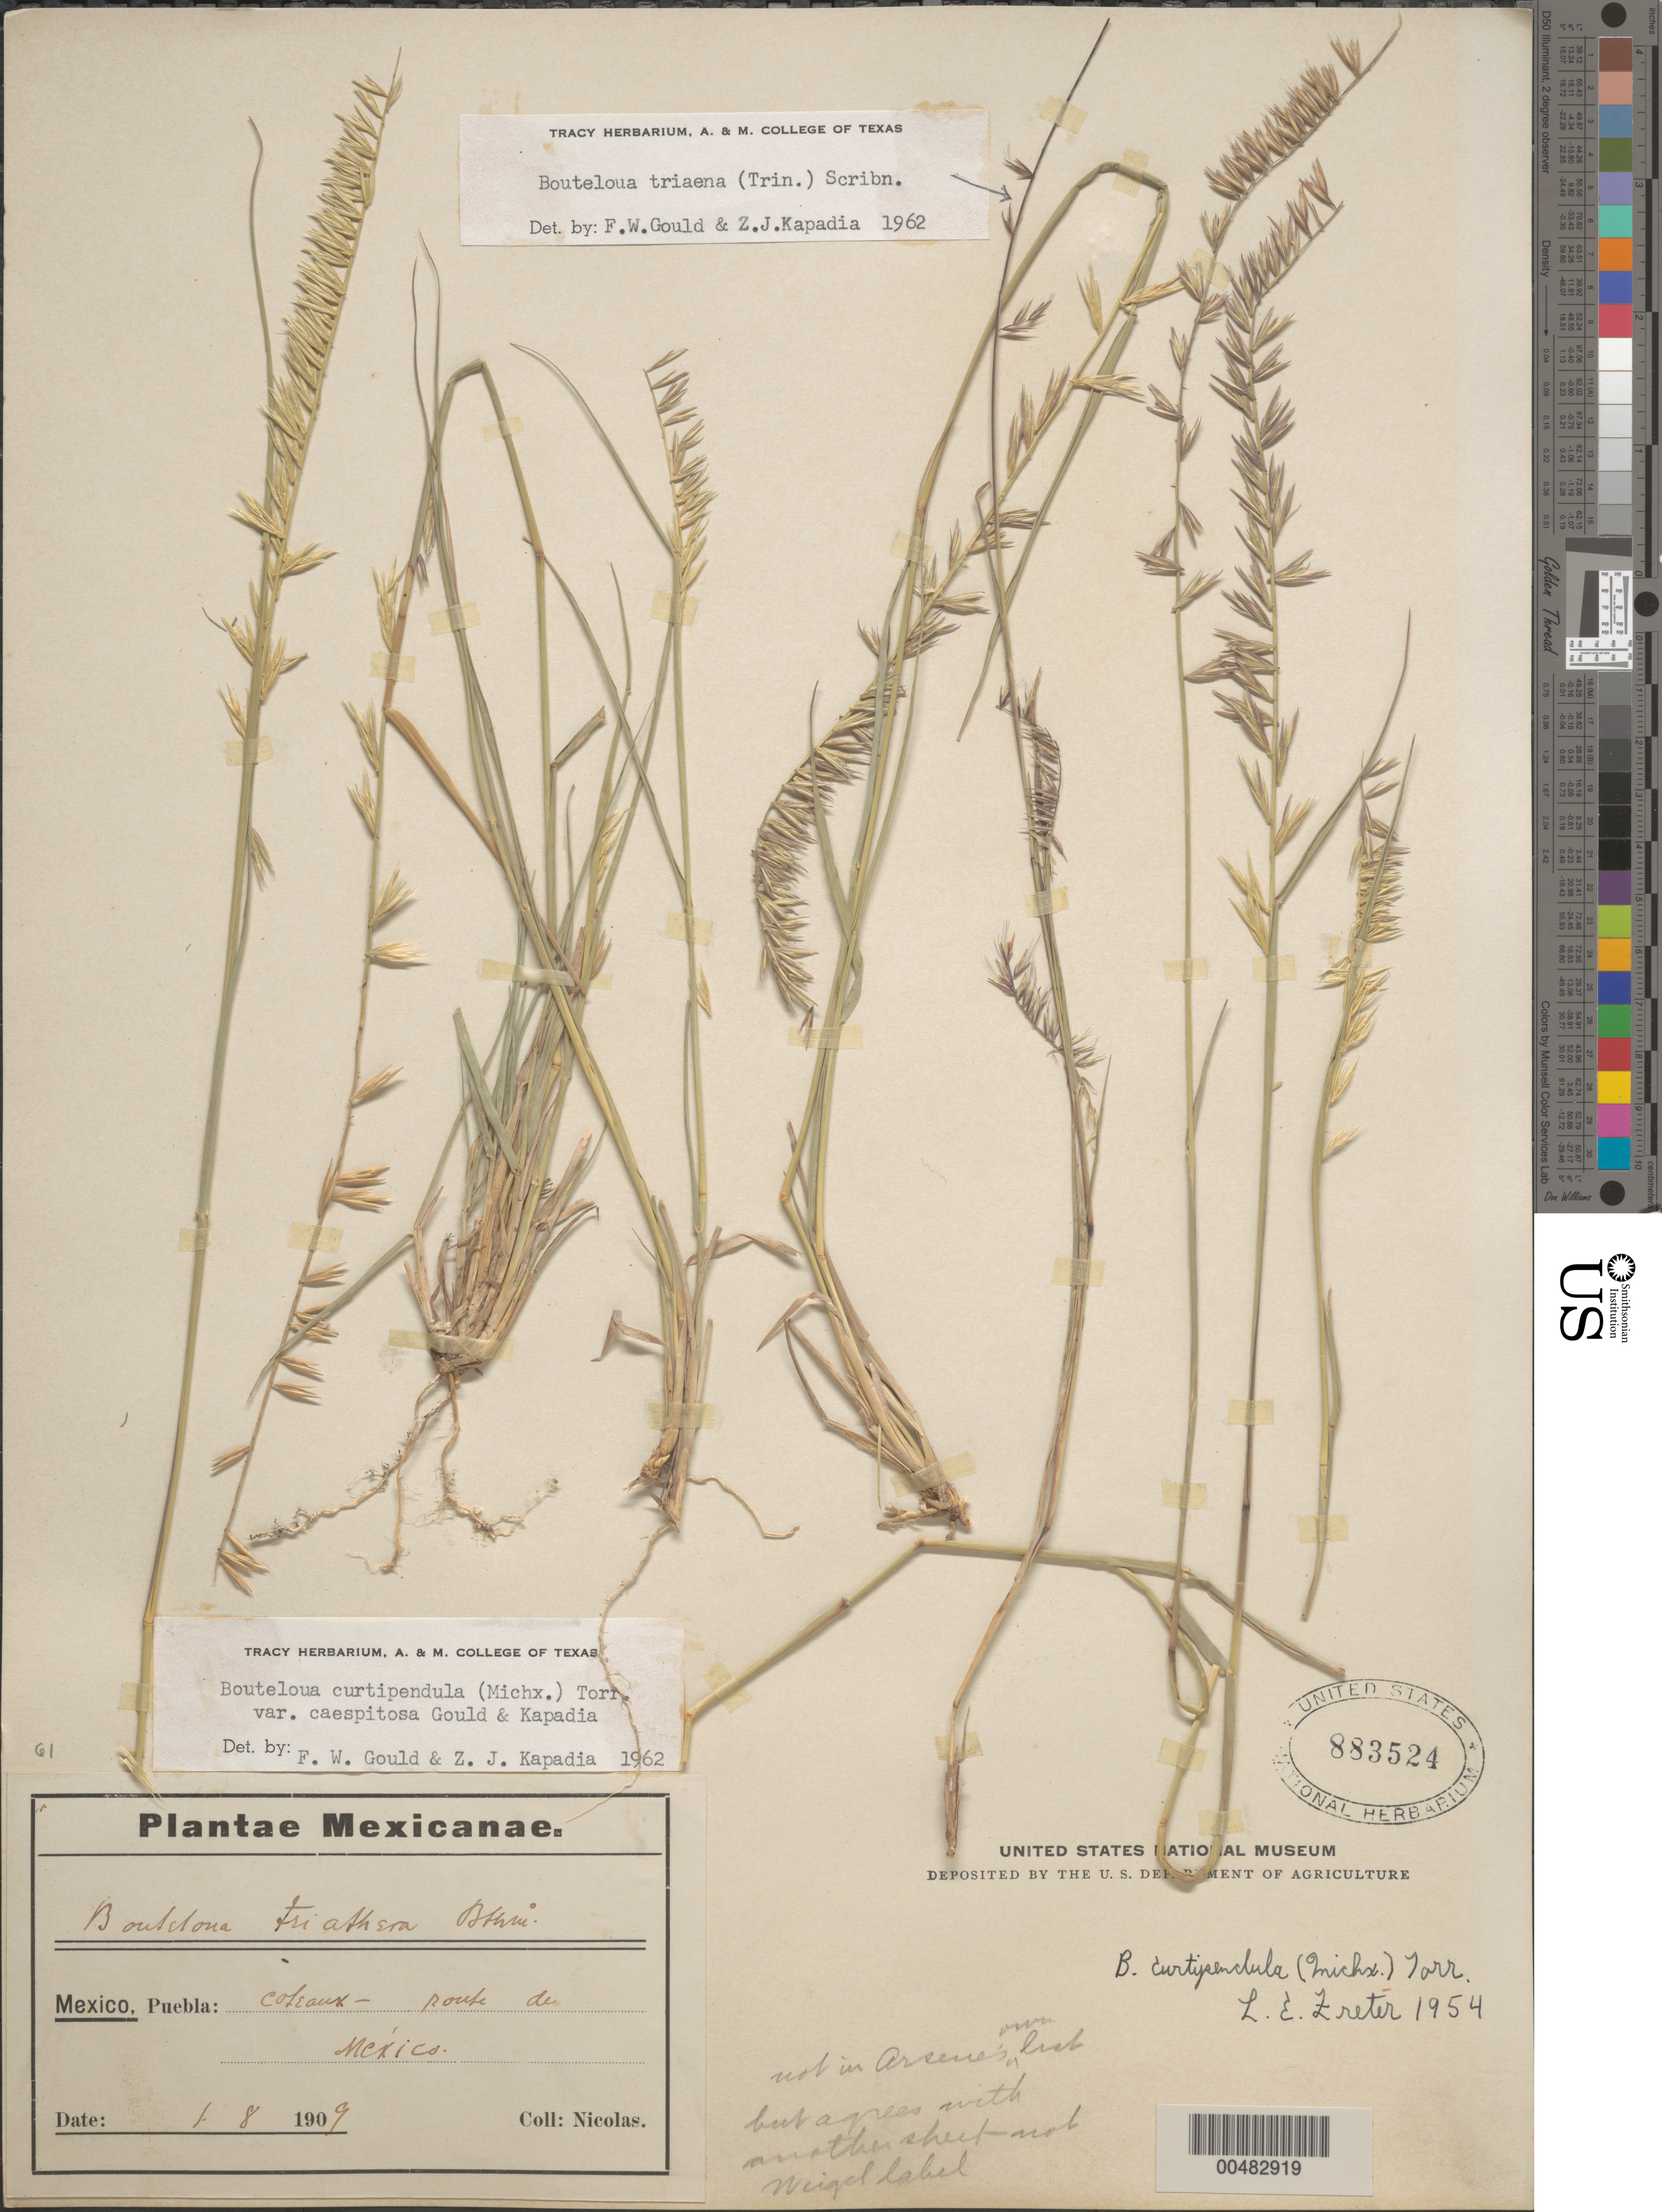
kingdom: Plantae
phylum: Tracheophyta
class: Liliopsida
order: Poales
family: Poaceae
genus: Bouteloua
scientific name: Bouteloua curtipendula var. caespitosa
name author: Gould & Kapadia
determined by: Gould, F. W.; Kapadia, Zarir J.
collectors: -. Nicolas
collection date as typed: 8 Jan 1909 or 1 Aug 1909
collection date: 1909-01-08 or 1909-08-01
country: Mexico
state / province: Puebla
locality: Coleaux - route de México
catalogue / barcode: US 883524